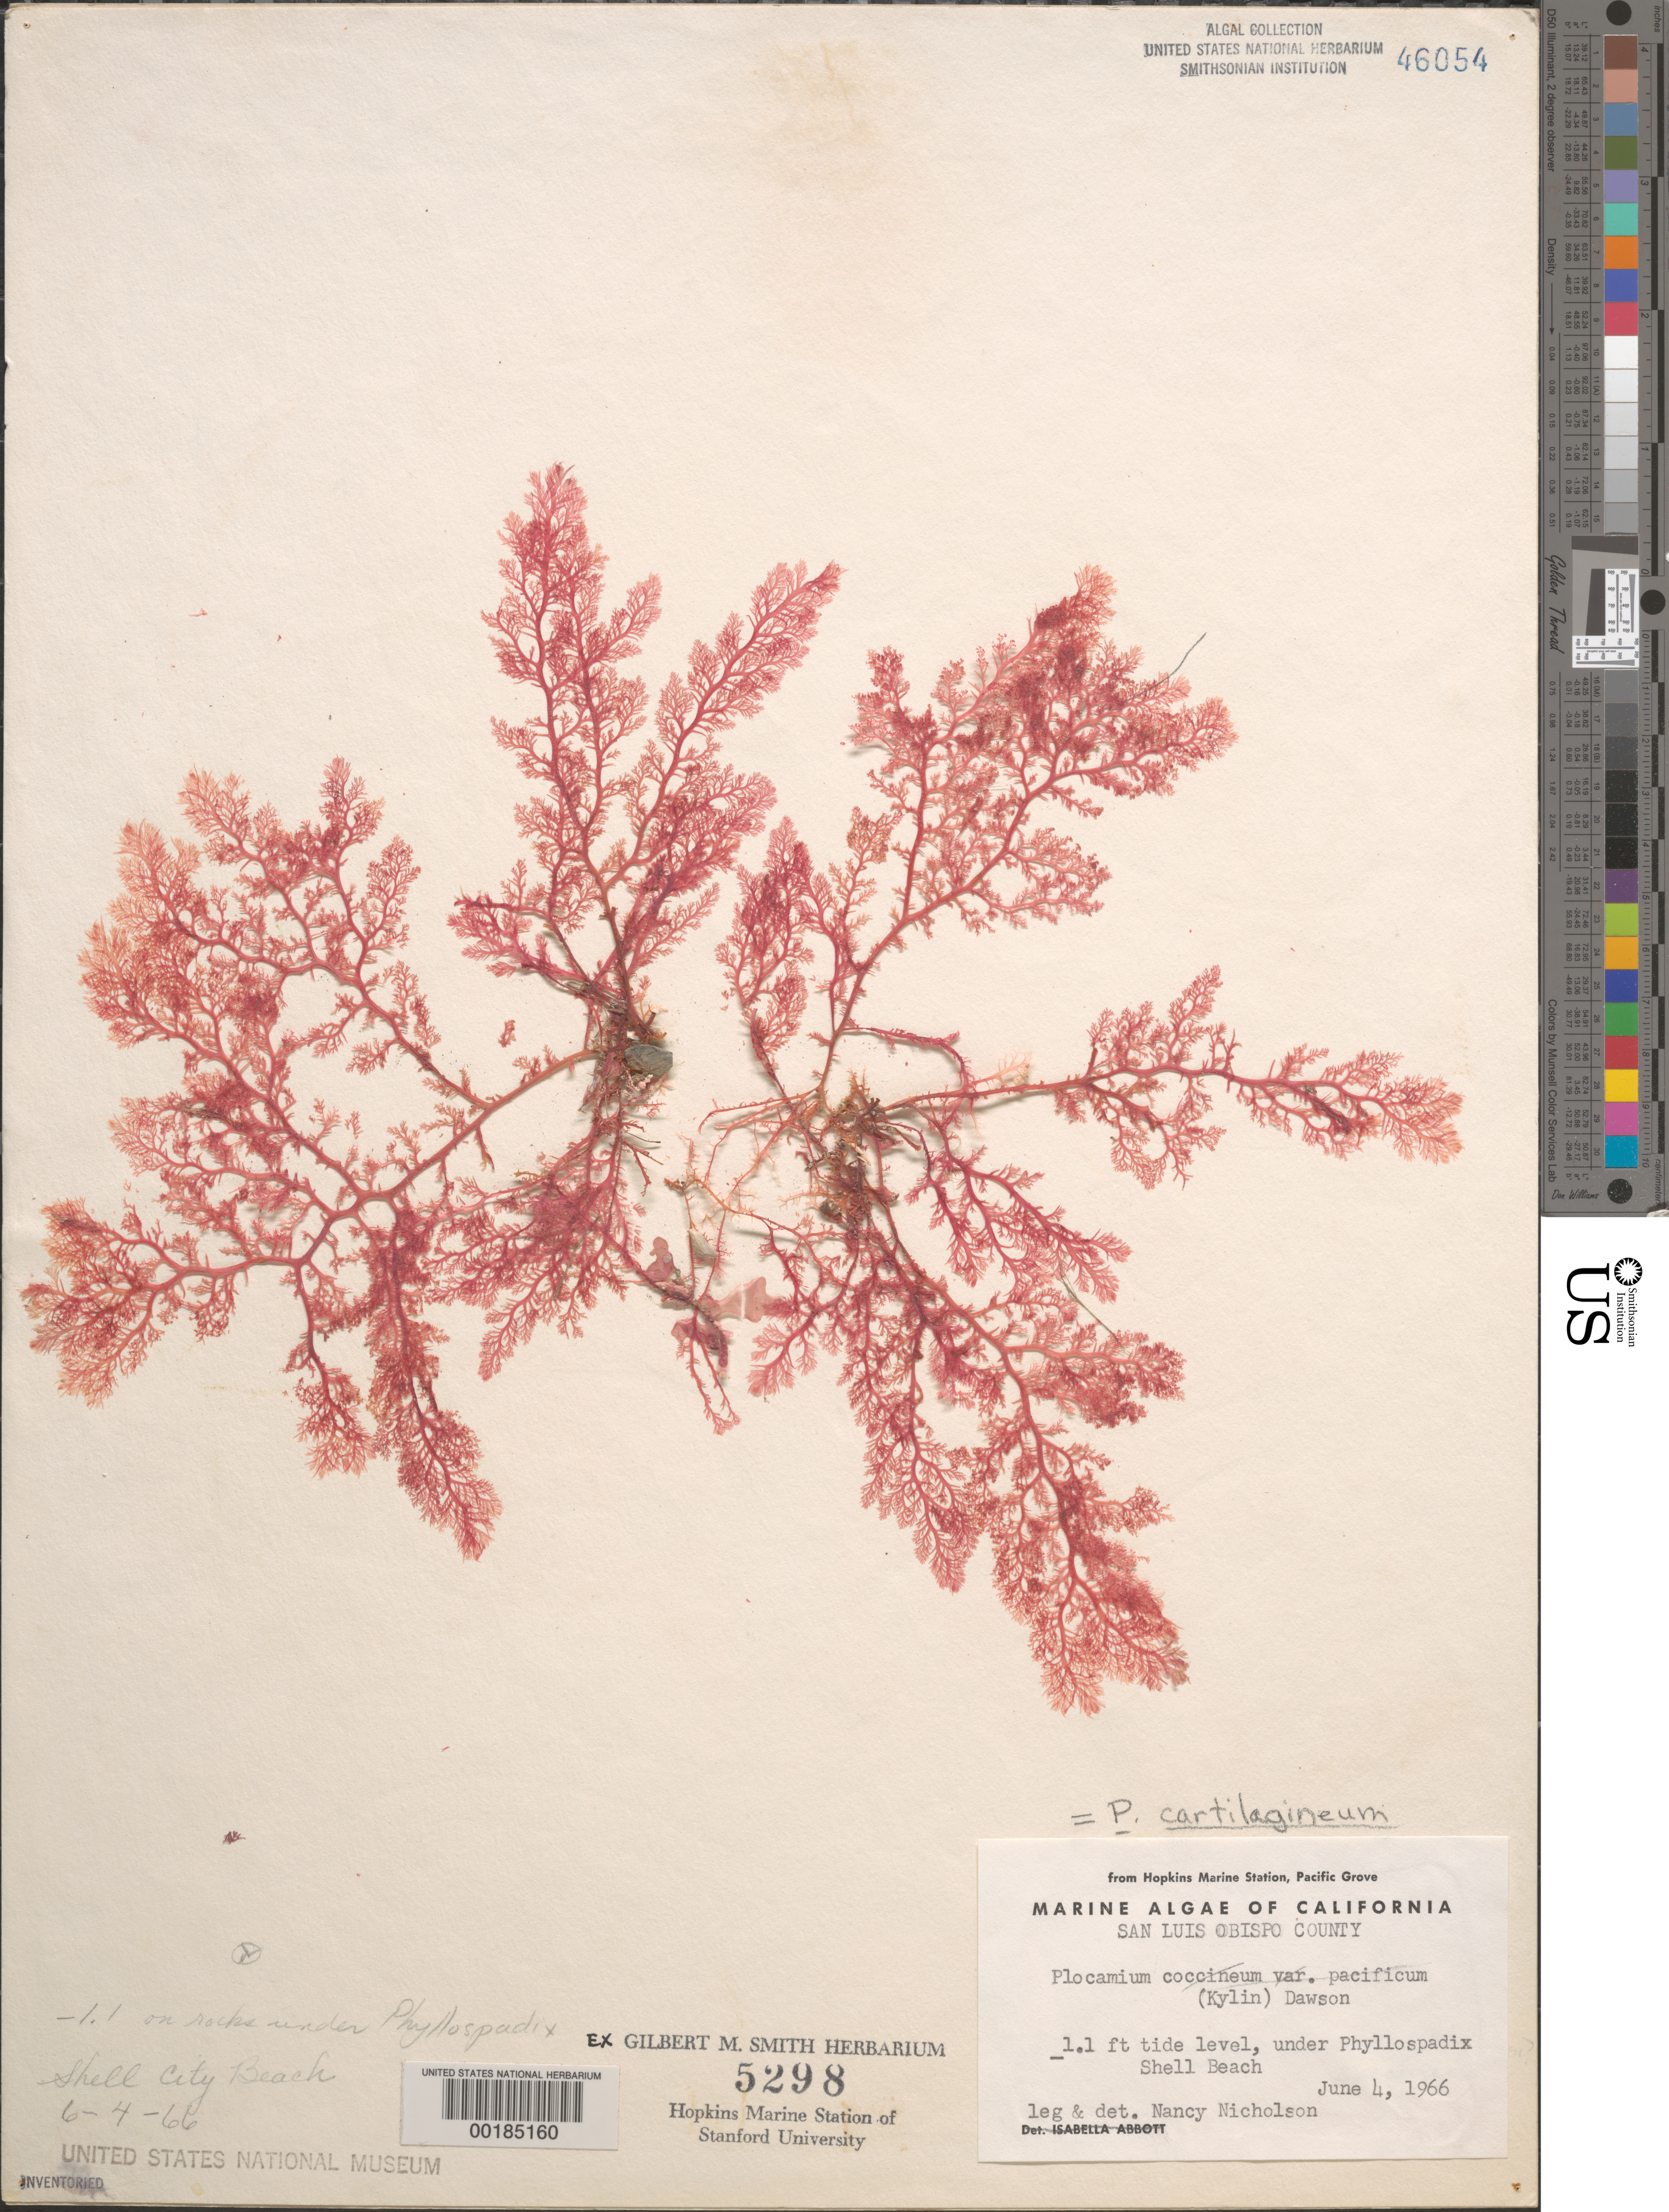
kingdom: Plantae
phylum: Rhodophyta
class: Florideophyceae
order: Plocamiales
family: Plocamiaceae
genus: Plocamium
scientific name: Plocamium cartilagineum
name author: (L.) P.S. Dixon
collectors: N. Nicholson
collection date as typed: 04 Jun 1966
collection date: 1966-06-04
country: United States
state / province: California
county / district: San Luis Obispo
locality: Shell Beach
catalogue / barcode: US 46054